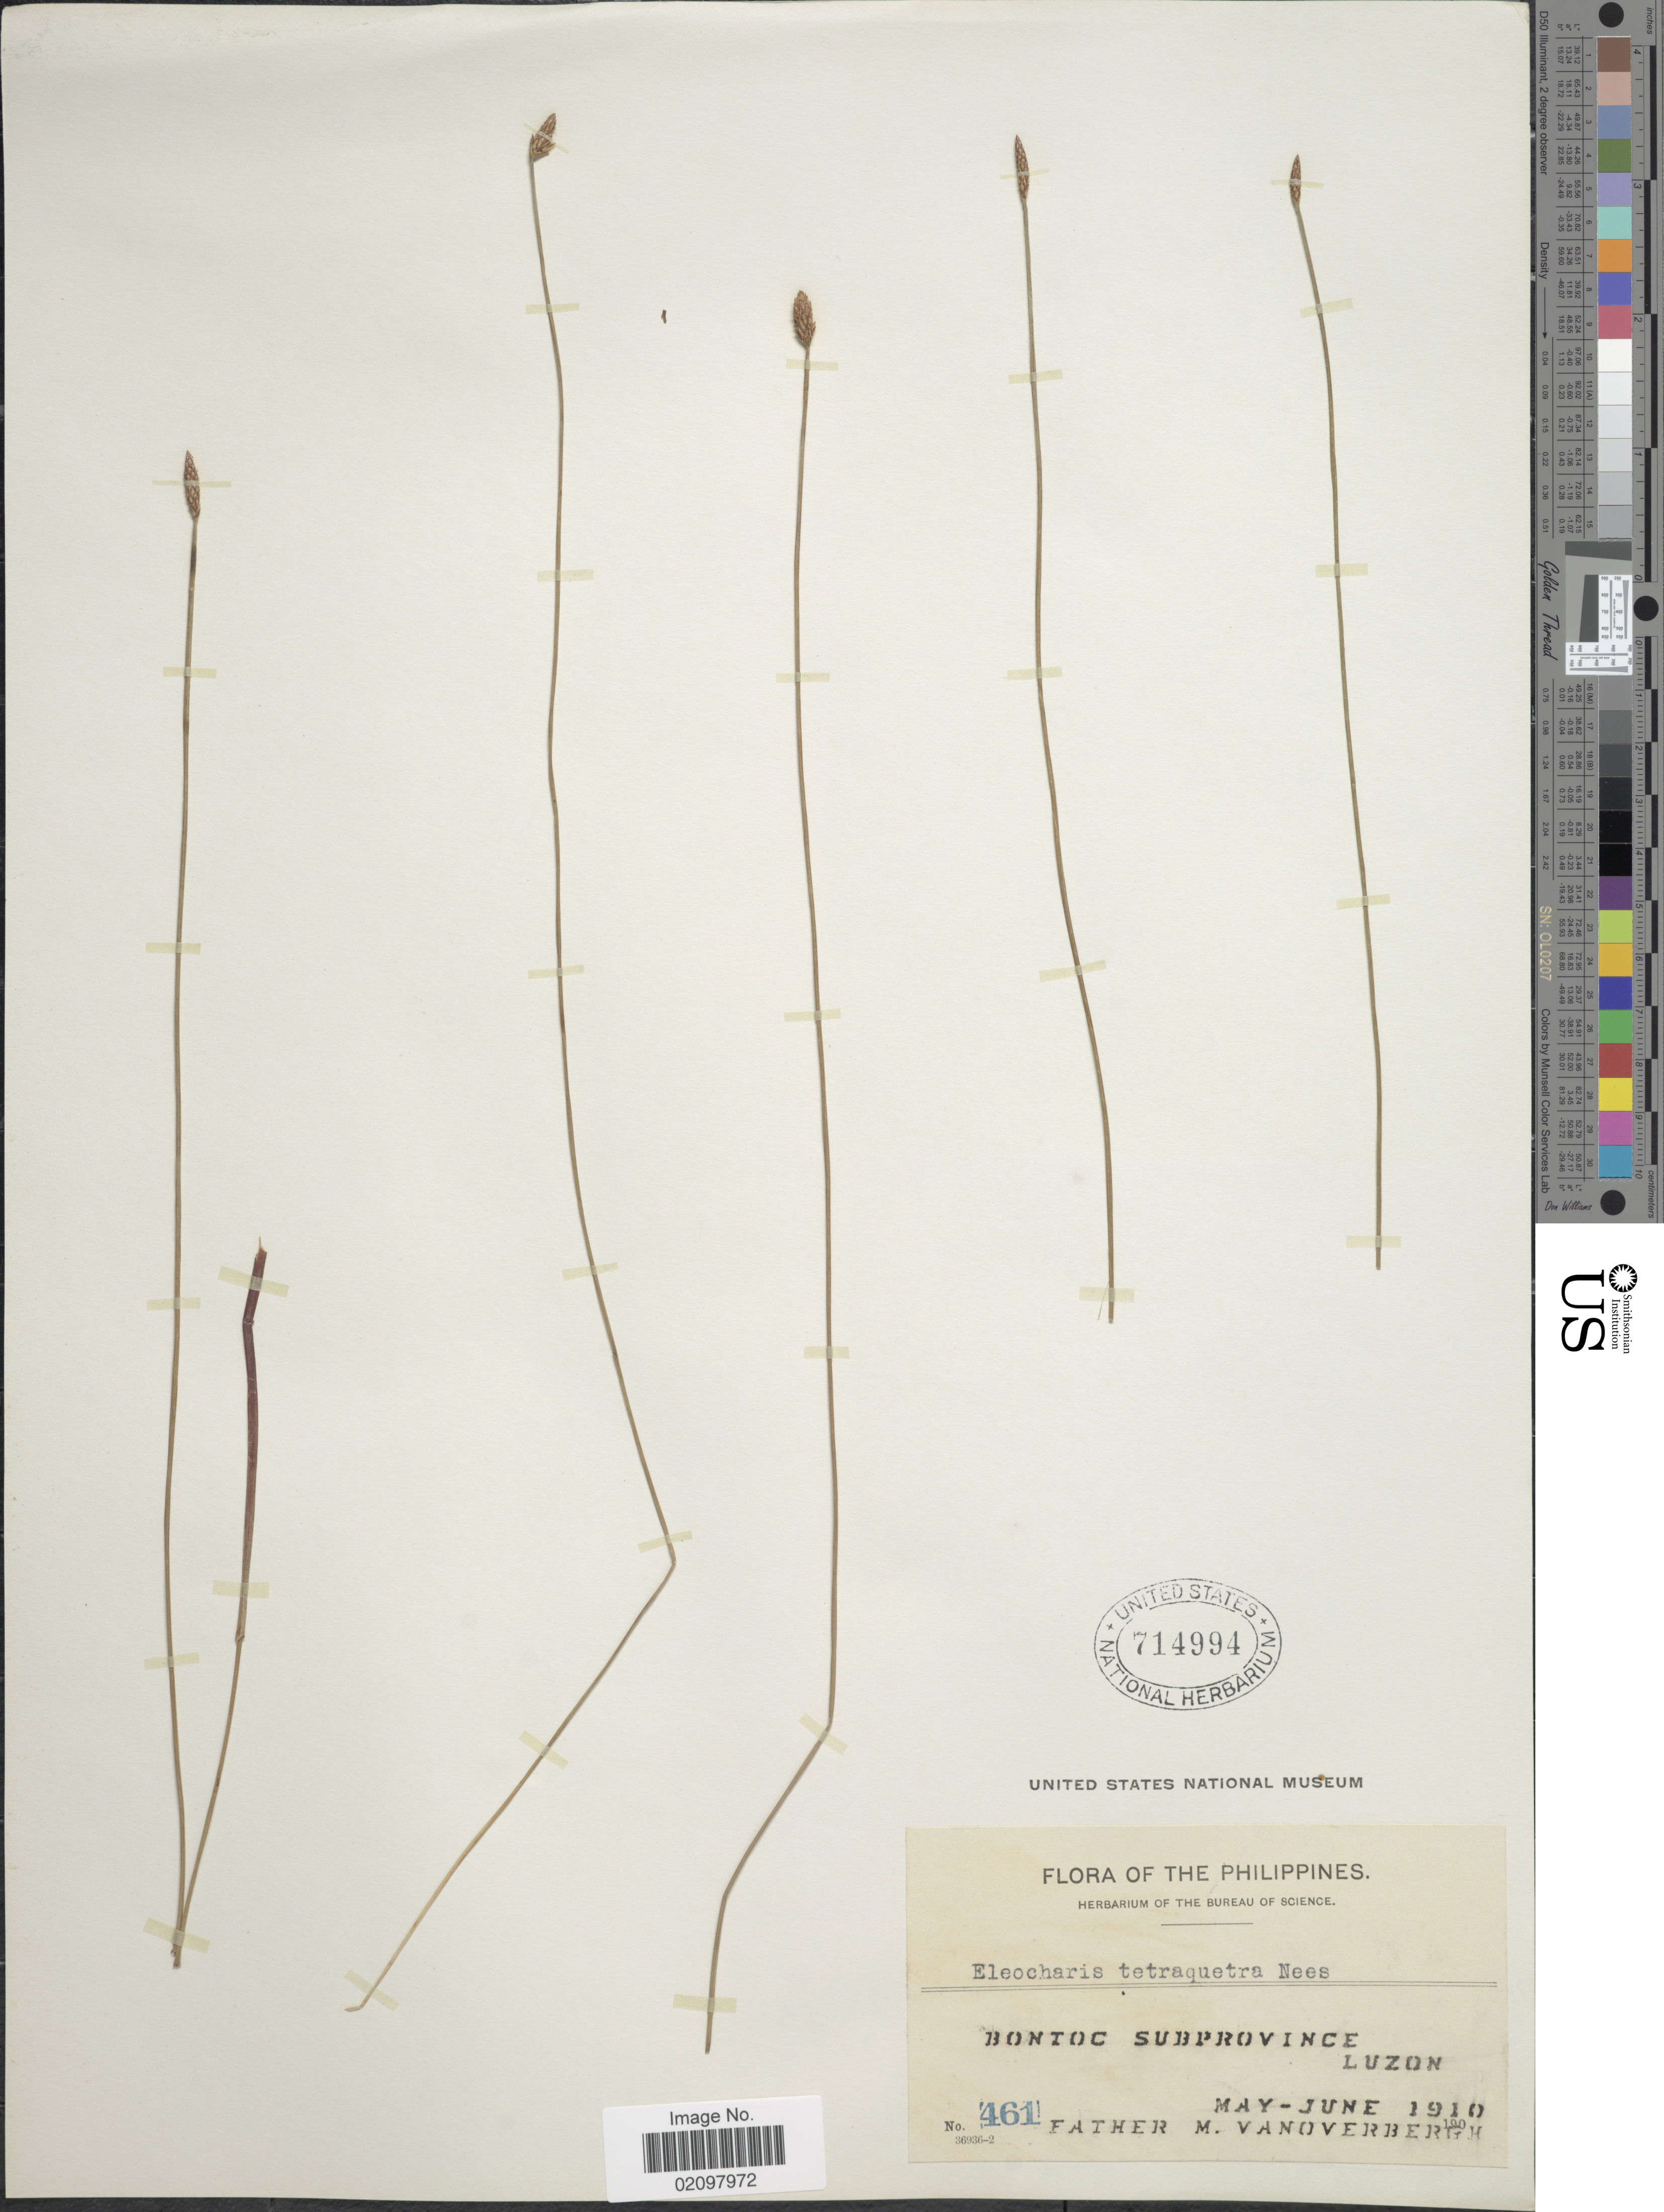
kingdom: Plantae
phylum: Tracheophyta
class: Liliopsida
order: Poales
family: Cyperaceae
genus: Eleocharis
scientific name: Eleocharis tetraquetra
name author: Nees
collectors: M. Vanoverbergh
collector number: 61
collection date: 1910-05/1910-06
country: Philippines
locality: Bontoc Subprovince, Luzon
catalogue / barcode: US 714994